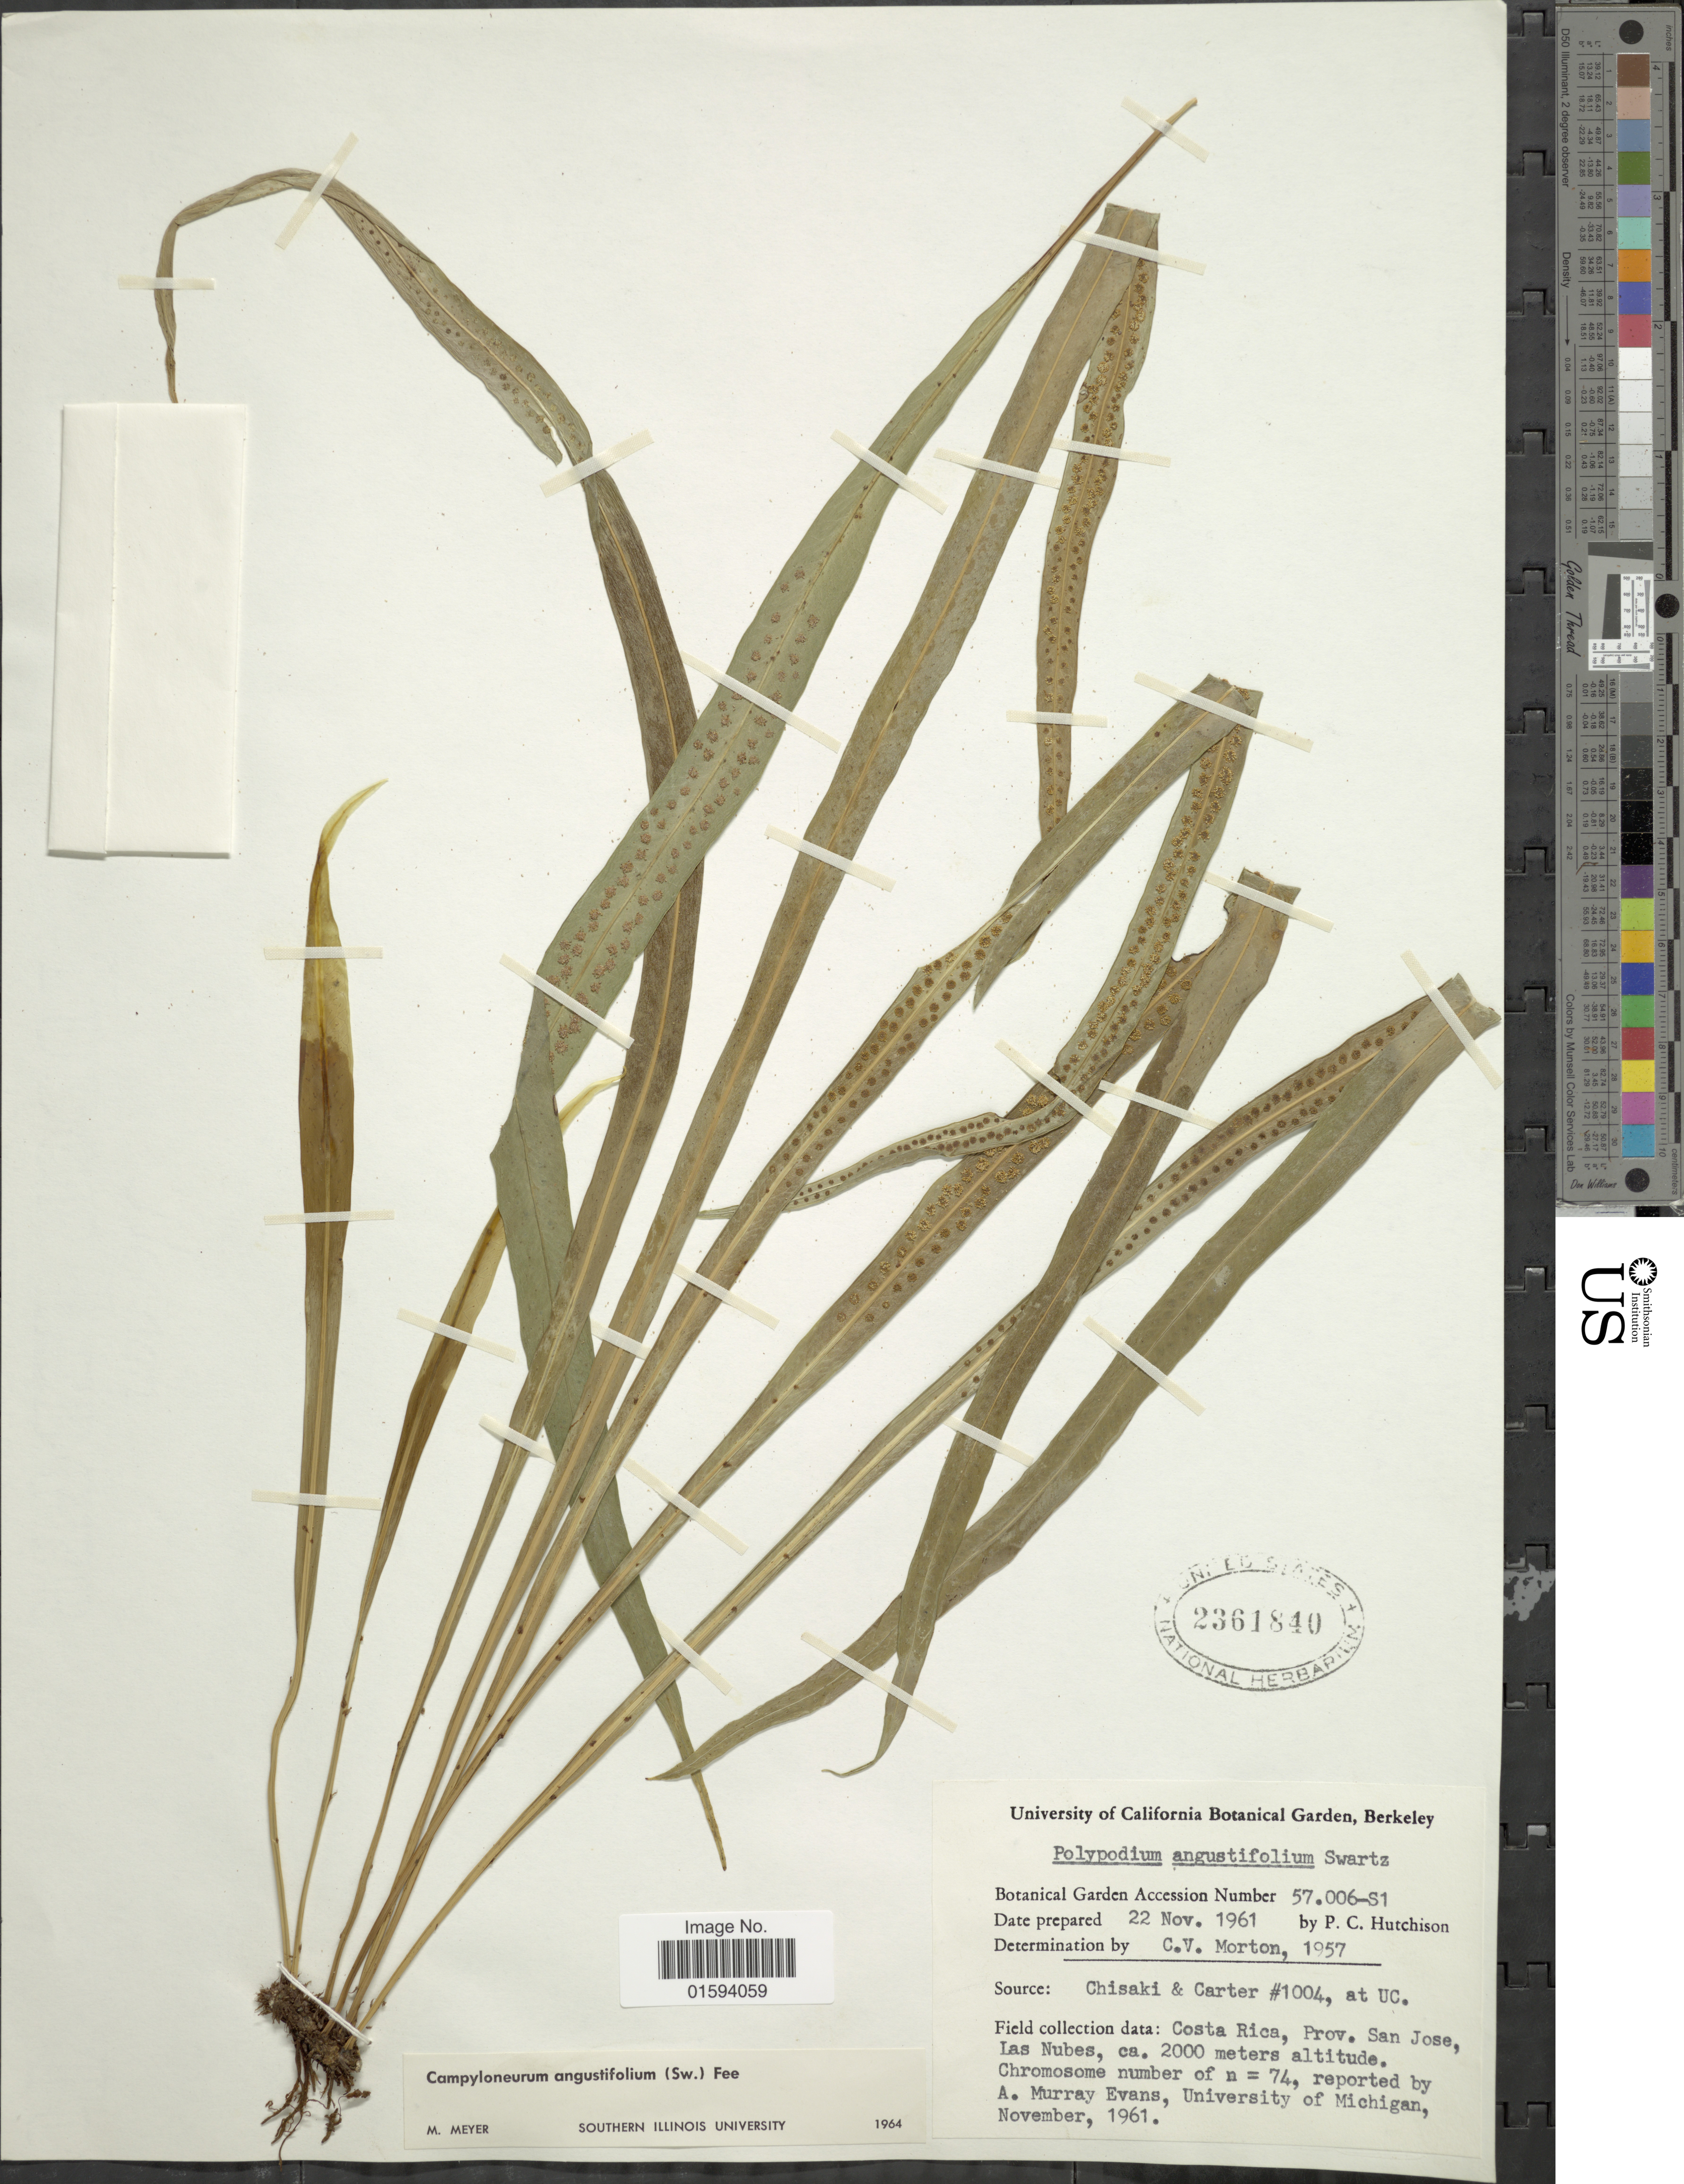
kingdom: Plantae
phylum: Tracheophyta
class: Polypodiopsida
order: Polypodiales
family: Polypodiaceae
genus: Polypodium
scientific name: Polypodium angustifolium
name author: Sw.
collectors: P. C. Hutchison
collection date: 1961-11-22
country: United States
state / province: California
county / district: Alameda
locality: University of California Botanical Garden, Berkeley, Botanical Garden Accession Number 57.006-SI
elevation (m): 2000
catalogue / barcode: US 2361840